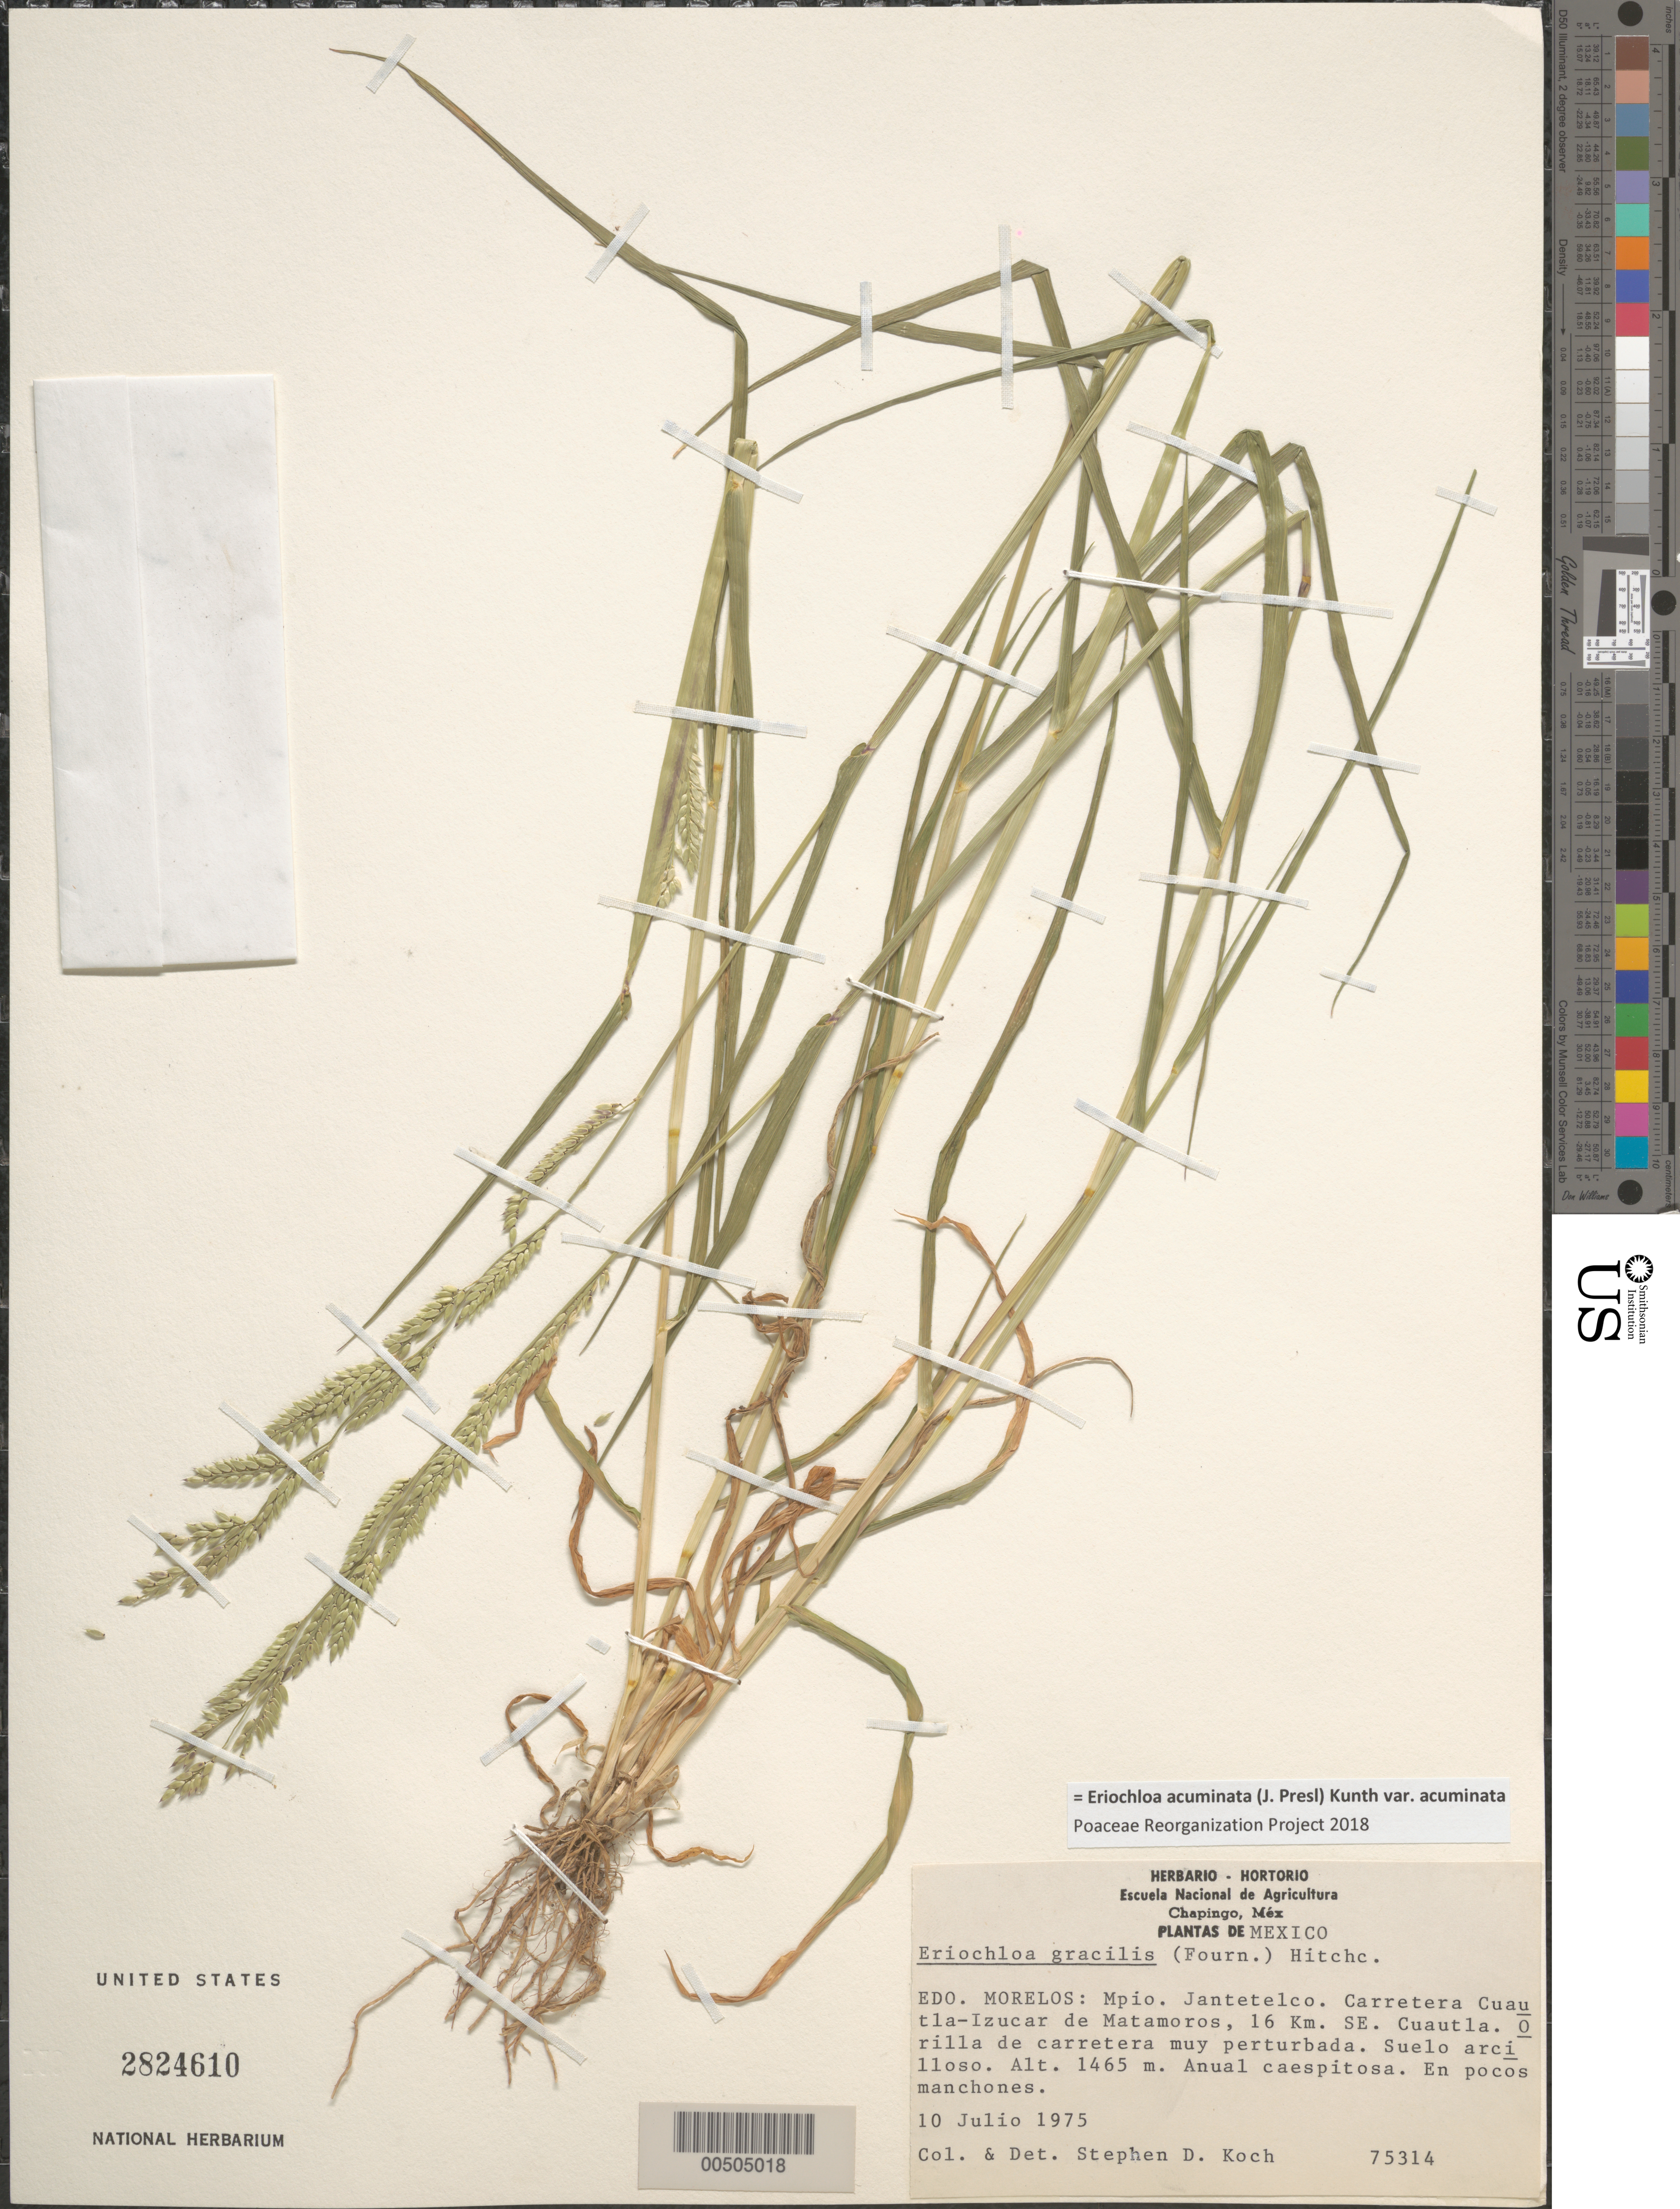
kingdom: Plantae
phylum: Tracheophyta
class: Liliopsida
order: Poales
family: Poaceae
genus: Eriochloa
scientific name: Eriochloa acuminata var. acuminata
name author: (J. Presl) Kunth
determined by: Poaceae Reorganization Project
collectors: S. D. Koch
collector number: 75314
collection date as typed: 10 Jul 1975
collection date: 1975-07-10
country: Mexico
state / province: Morelos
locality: Jantetelco Mun, Cuautla-Izucar de Matamoros Rd, 16 km SE Cuautla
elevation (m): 1465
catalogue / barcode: US 2824610